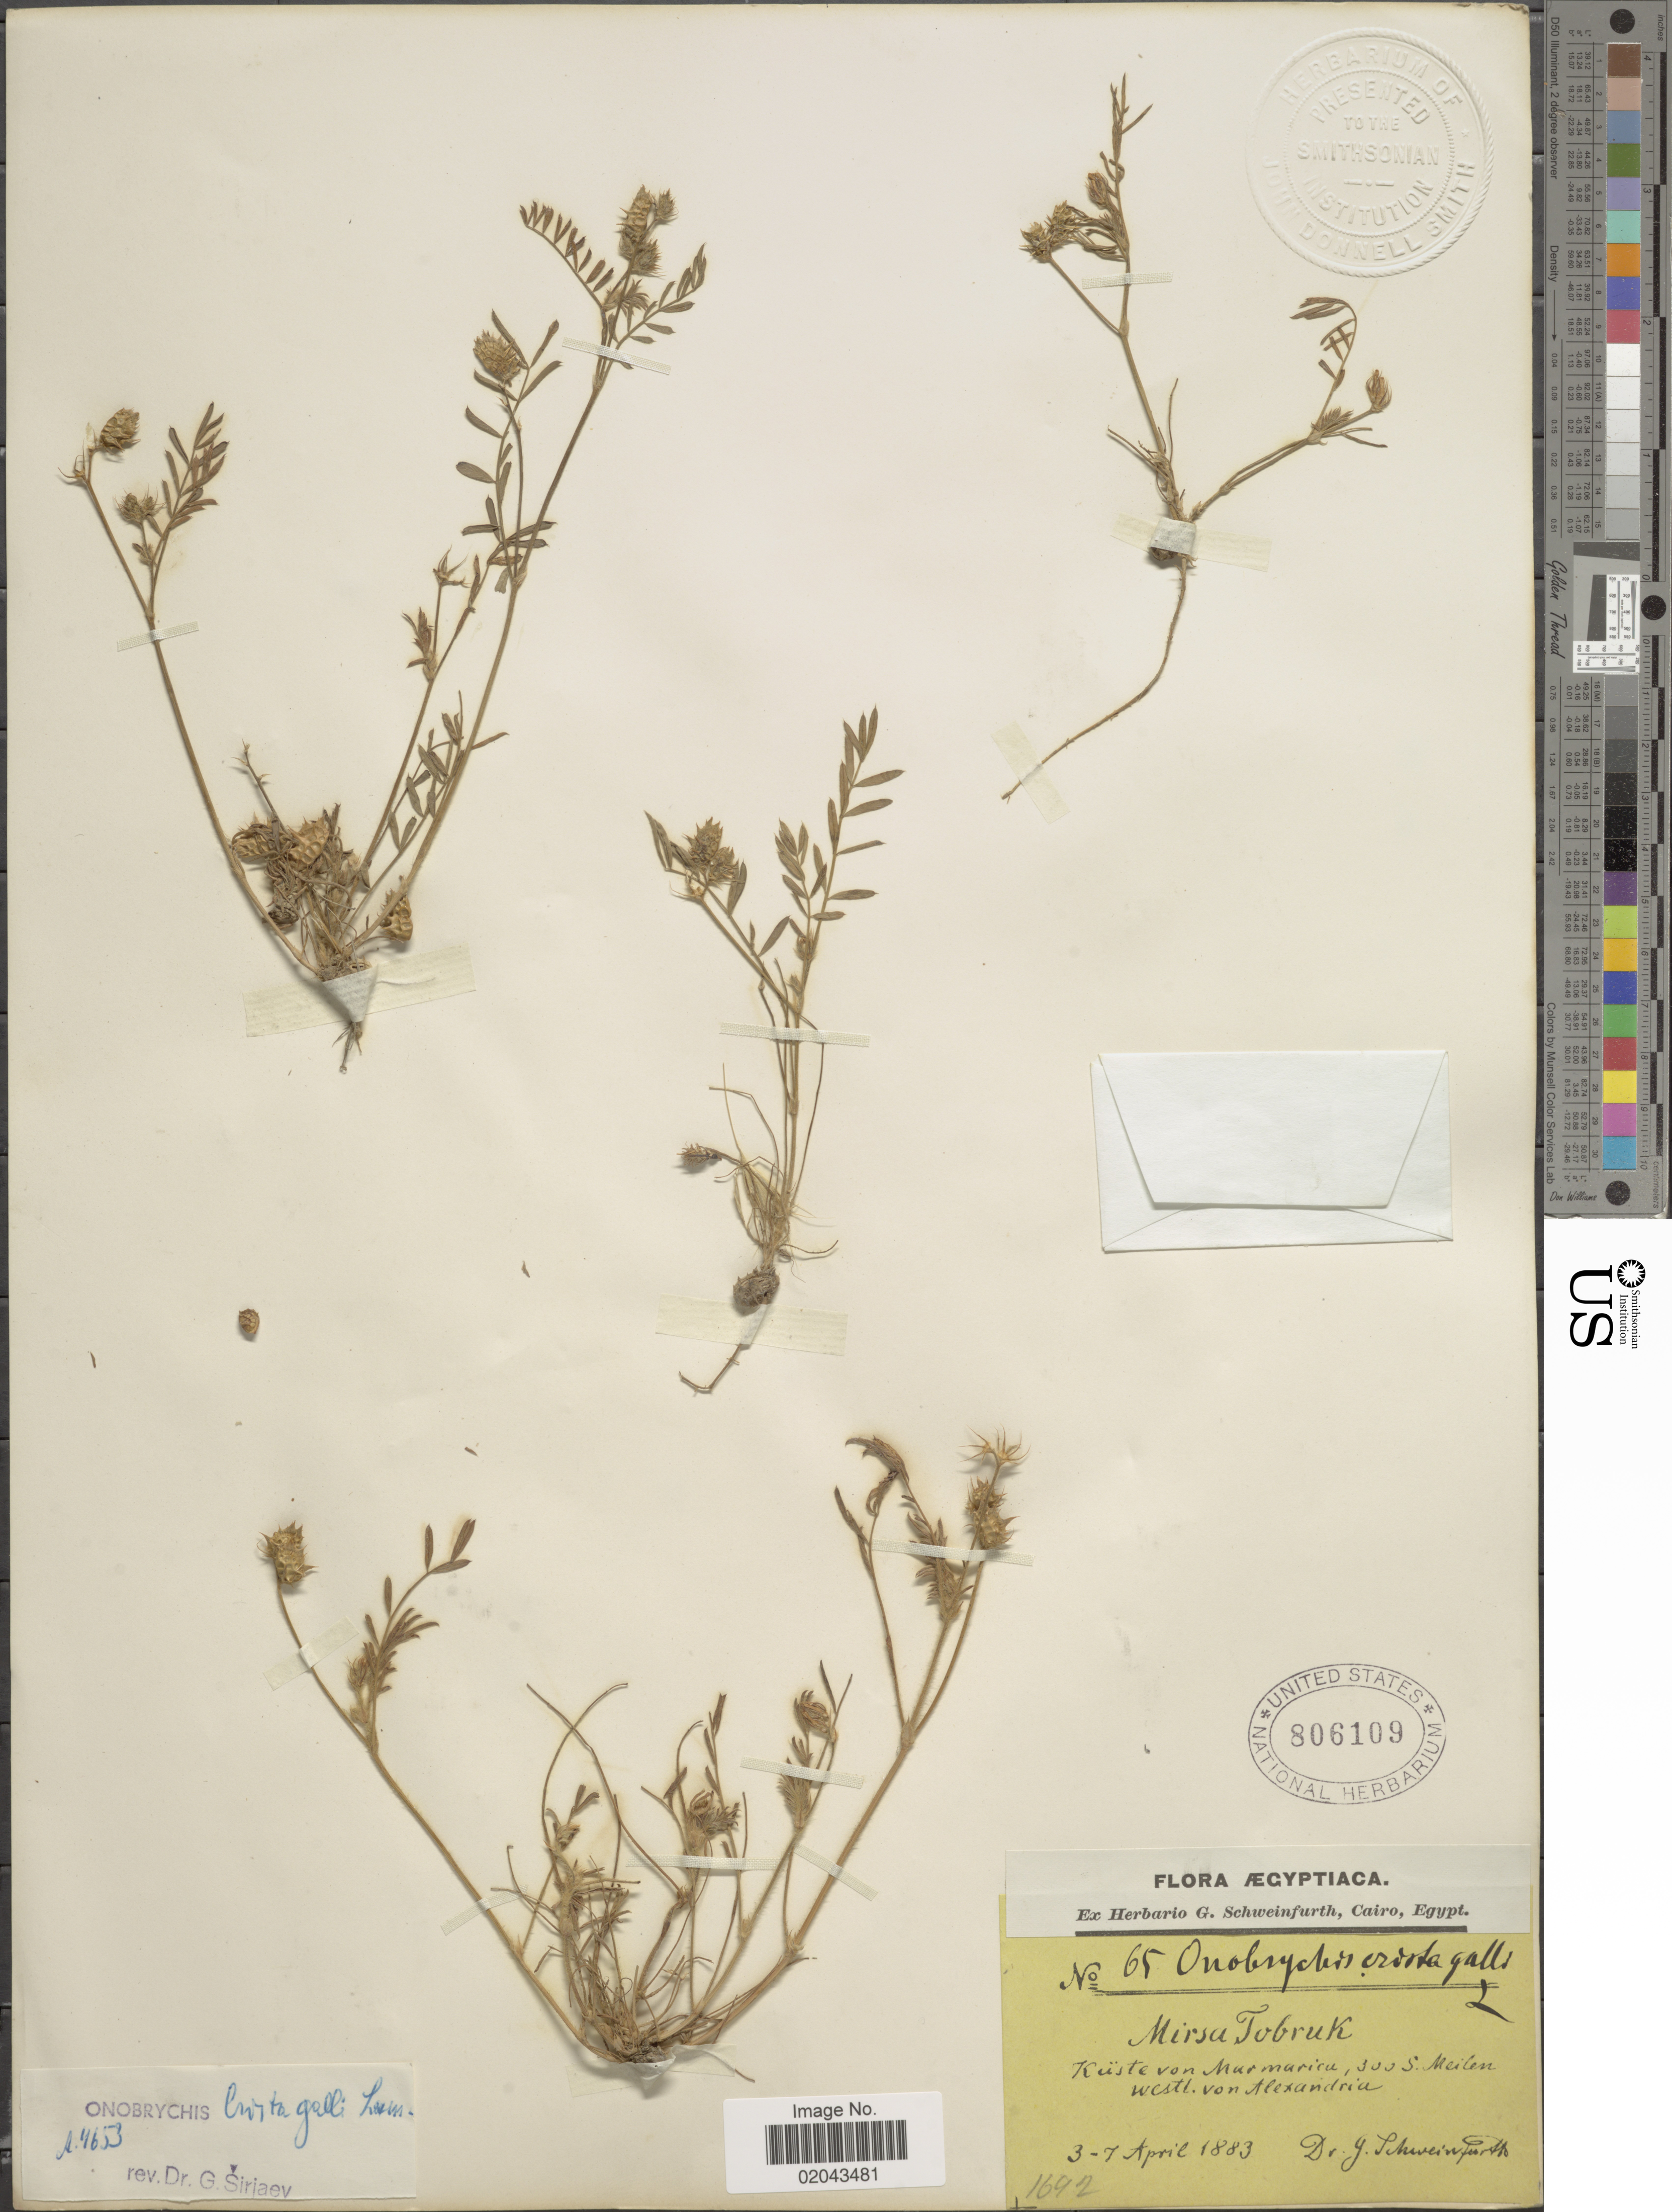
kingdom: Plantae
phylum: Tracheophyta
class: Magnoliopsida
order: Fabales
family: Fabaceae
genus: Onobrychis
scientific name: Onobrychis crista-galli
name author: (L.) Lam.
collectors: G. A. Schweinfurth (herbarium)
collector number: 65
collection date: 1883-04-03/1883-04-07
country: Egypt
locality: Aegyptiaca, Kuste vom Murmaricu, meilen westl. von Alexandria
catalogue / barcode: US 806109